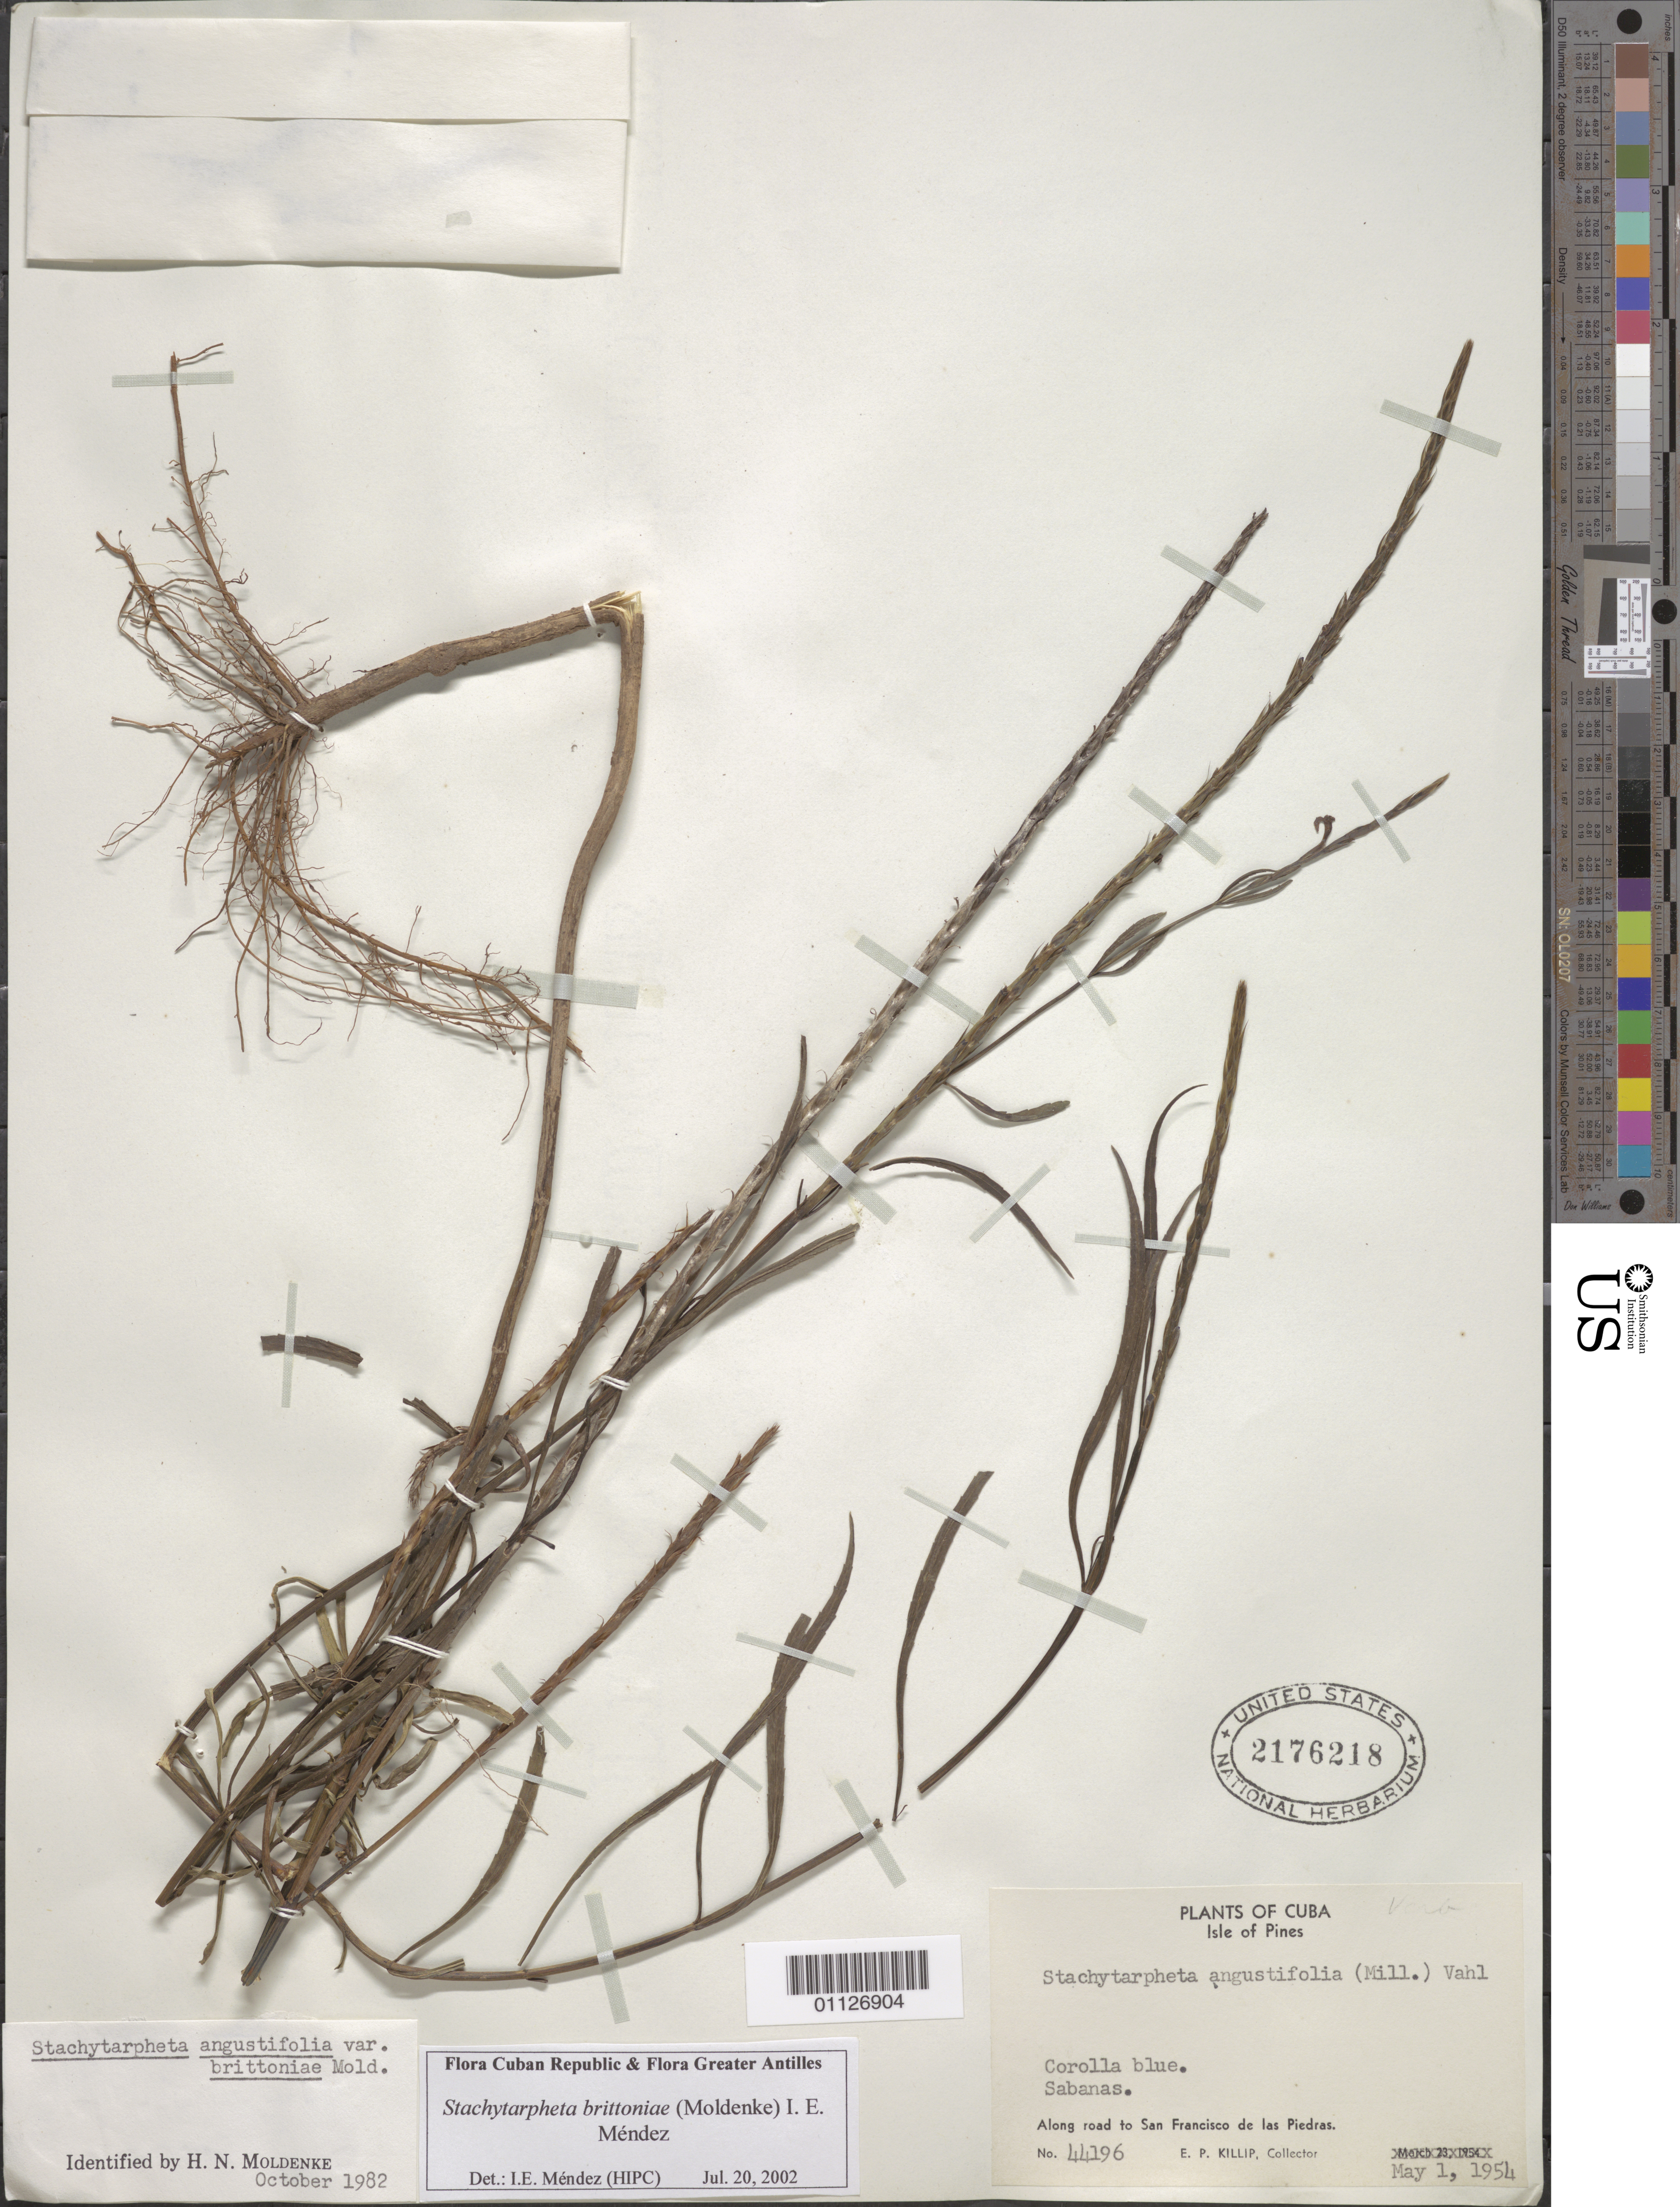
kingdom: Plantae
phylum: Tracheophyta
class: Magnoliopsida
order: Lamiales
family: Verbenaceae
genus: Stachytarpheta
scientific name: Stachytarpheta brittoniae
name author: (Moldenke) I.E. Méndez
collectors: E. P. Killip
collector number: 44196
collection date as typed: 01 May 1954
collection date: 1954-05-01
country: Cuba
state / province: Isla de La Juventud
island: Isla de la Juventud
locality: Isle of Pines, Along road from San Francisco de las Piedras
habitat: sabanas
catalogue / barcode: US 2176218